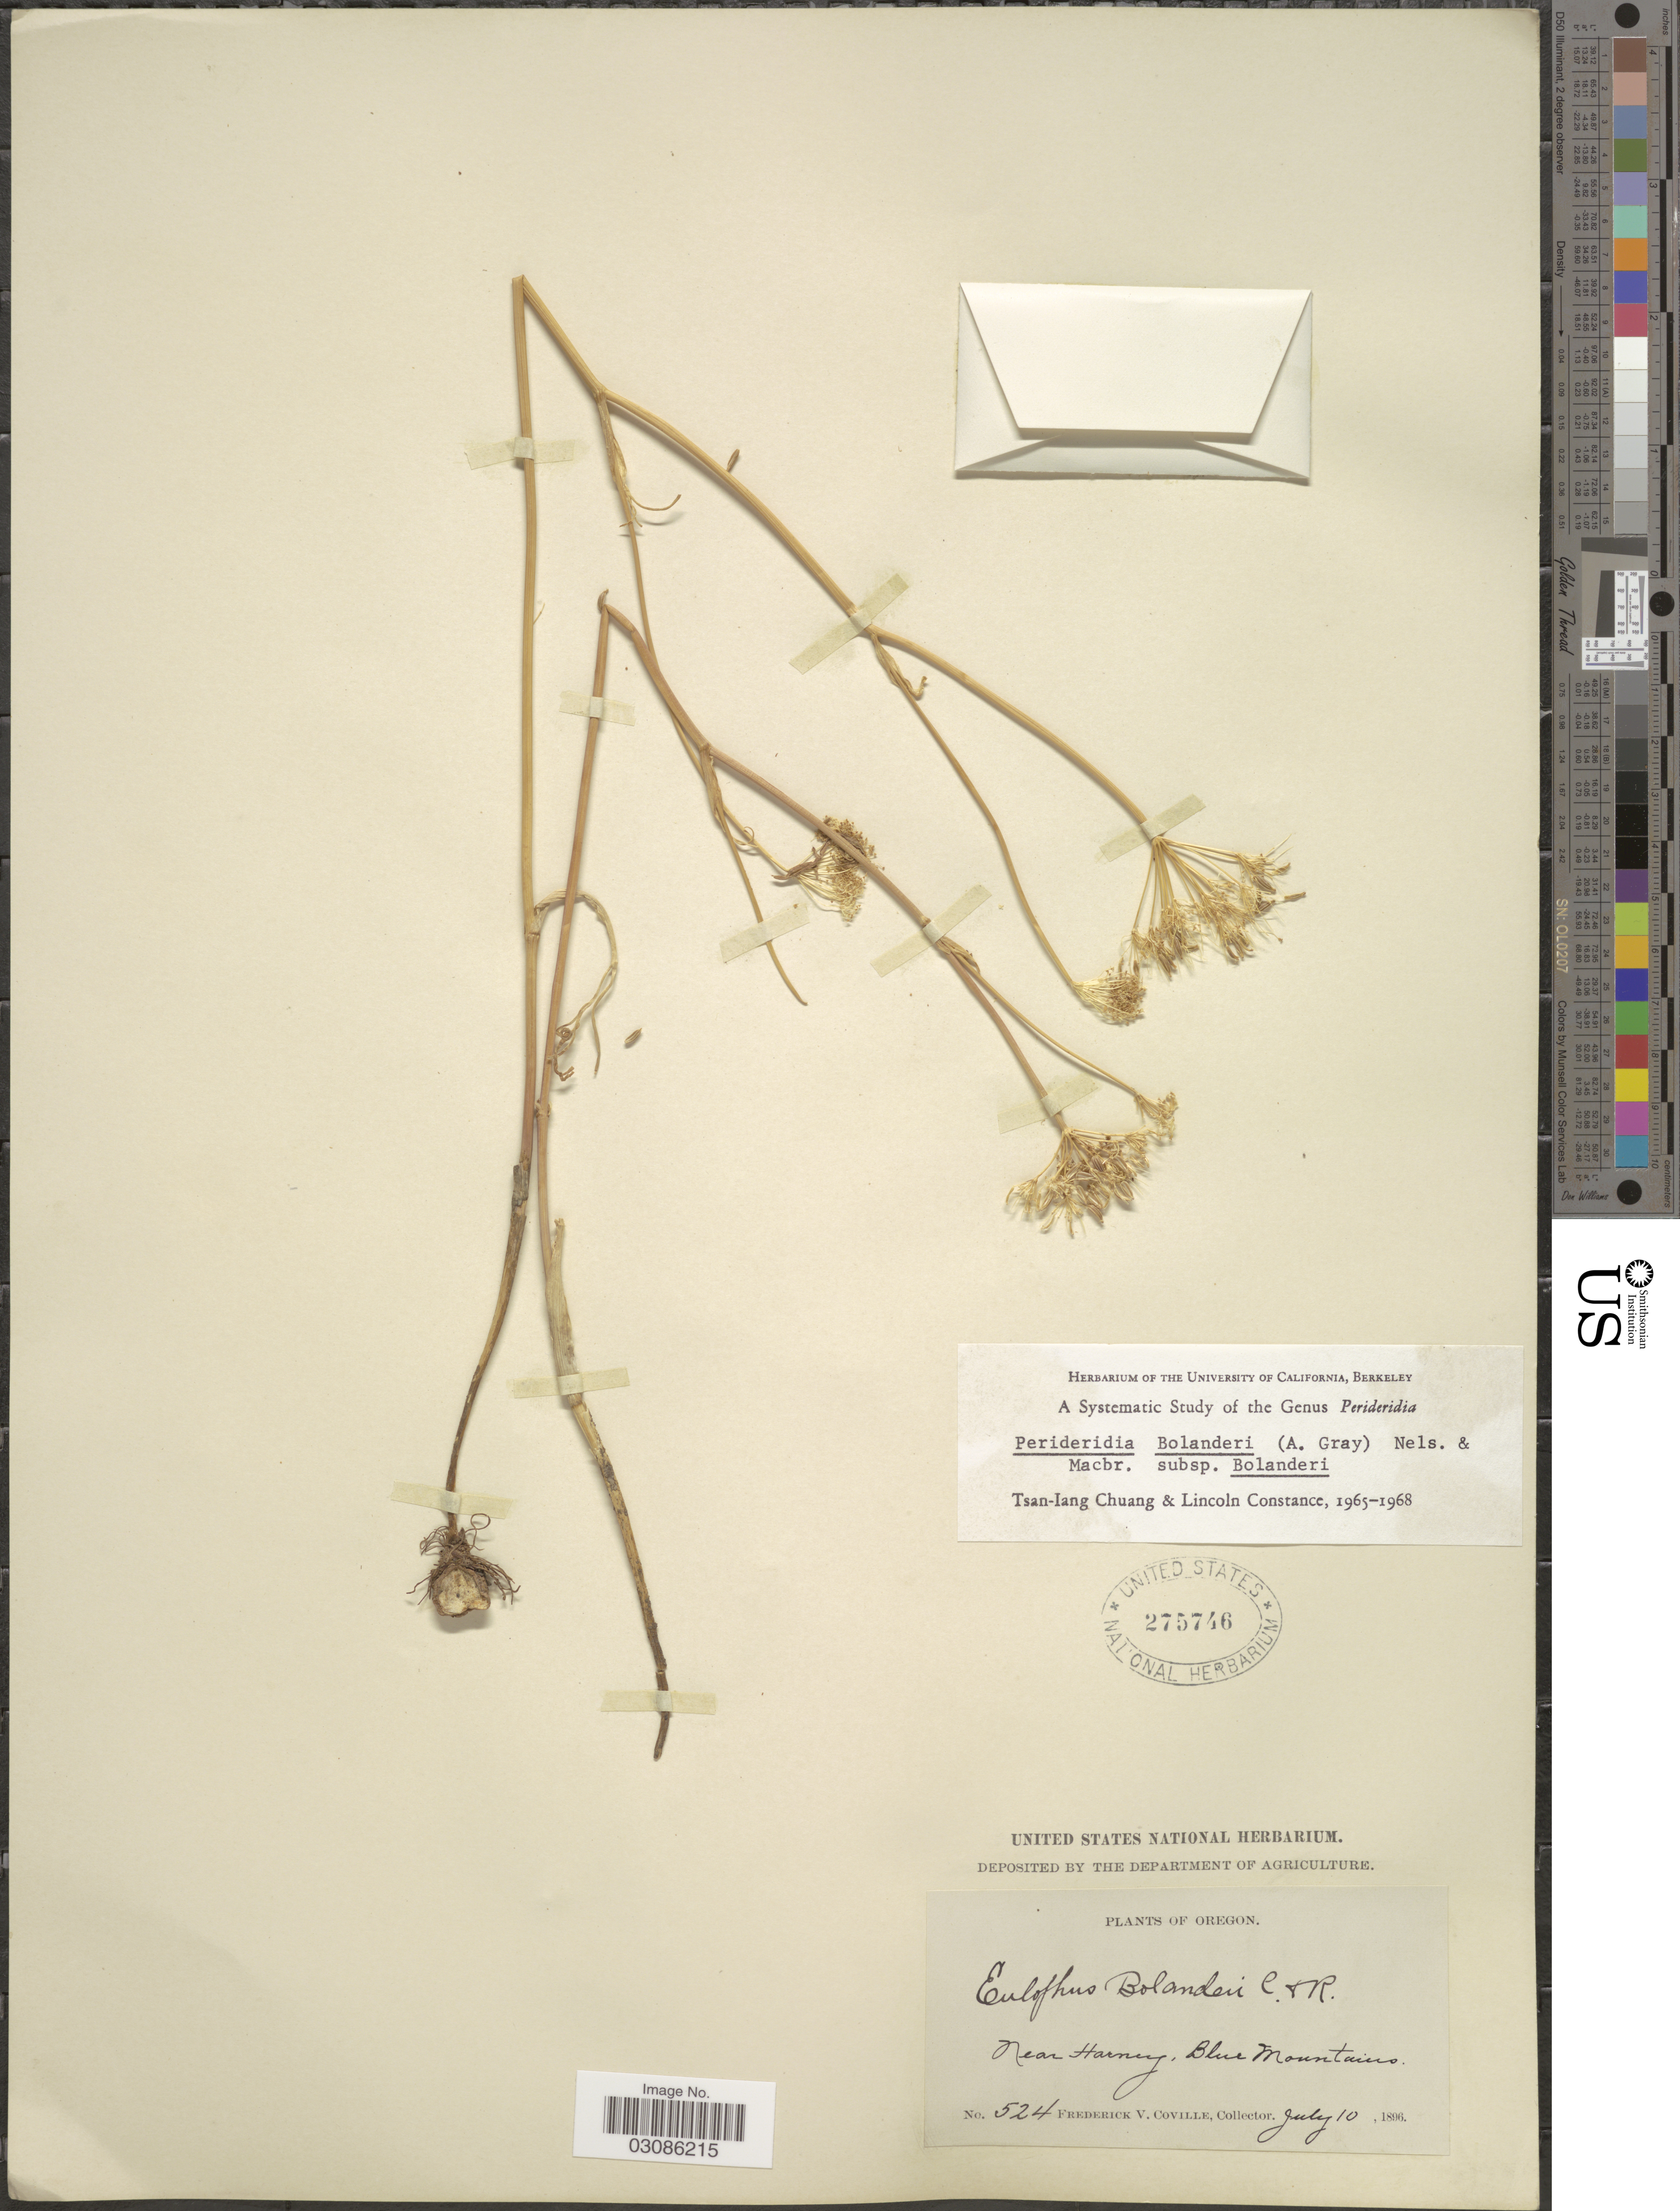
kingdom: Plantae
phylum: Tracheophyta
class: Magnoliopsida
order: Apiales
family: Apiaceae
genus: Perideridia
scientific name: Perideridia bolanderi subsp. bolanderi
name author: (A. Gray) A. Nelson & J.F. Macbr.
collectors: F. V. Coville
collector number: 524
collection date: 1896-07-10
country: United States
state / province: Oregon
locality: Near Harney, Blue Mountains.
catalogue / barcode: US 275746